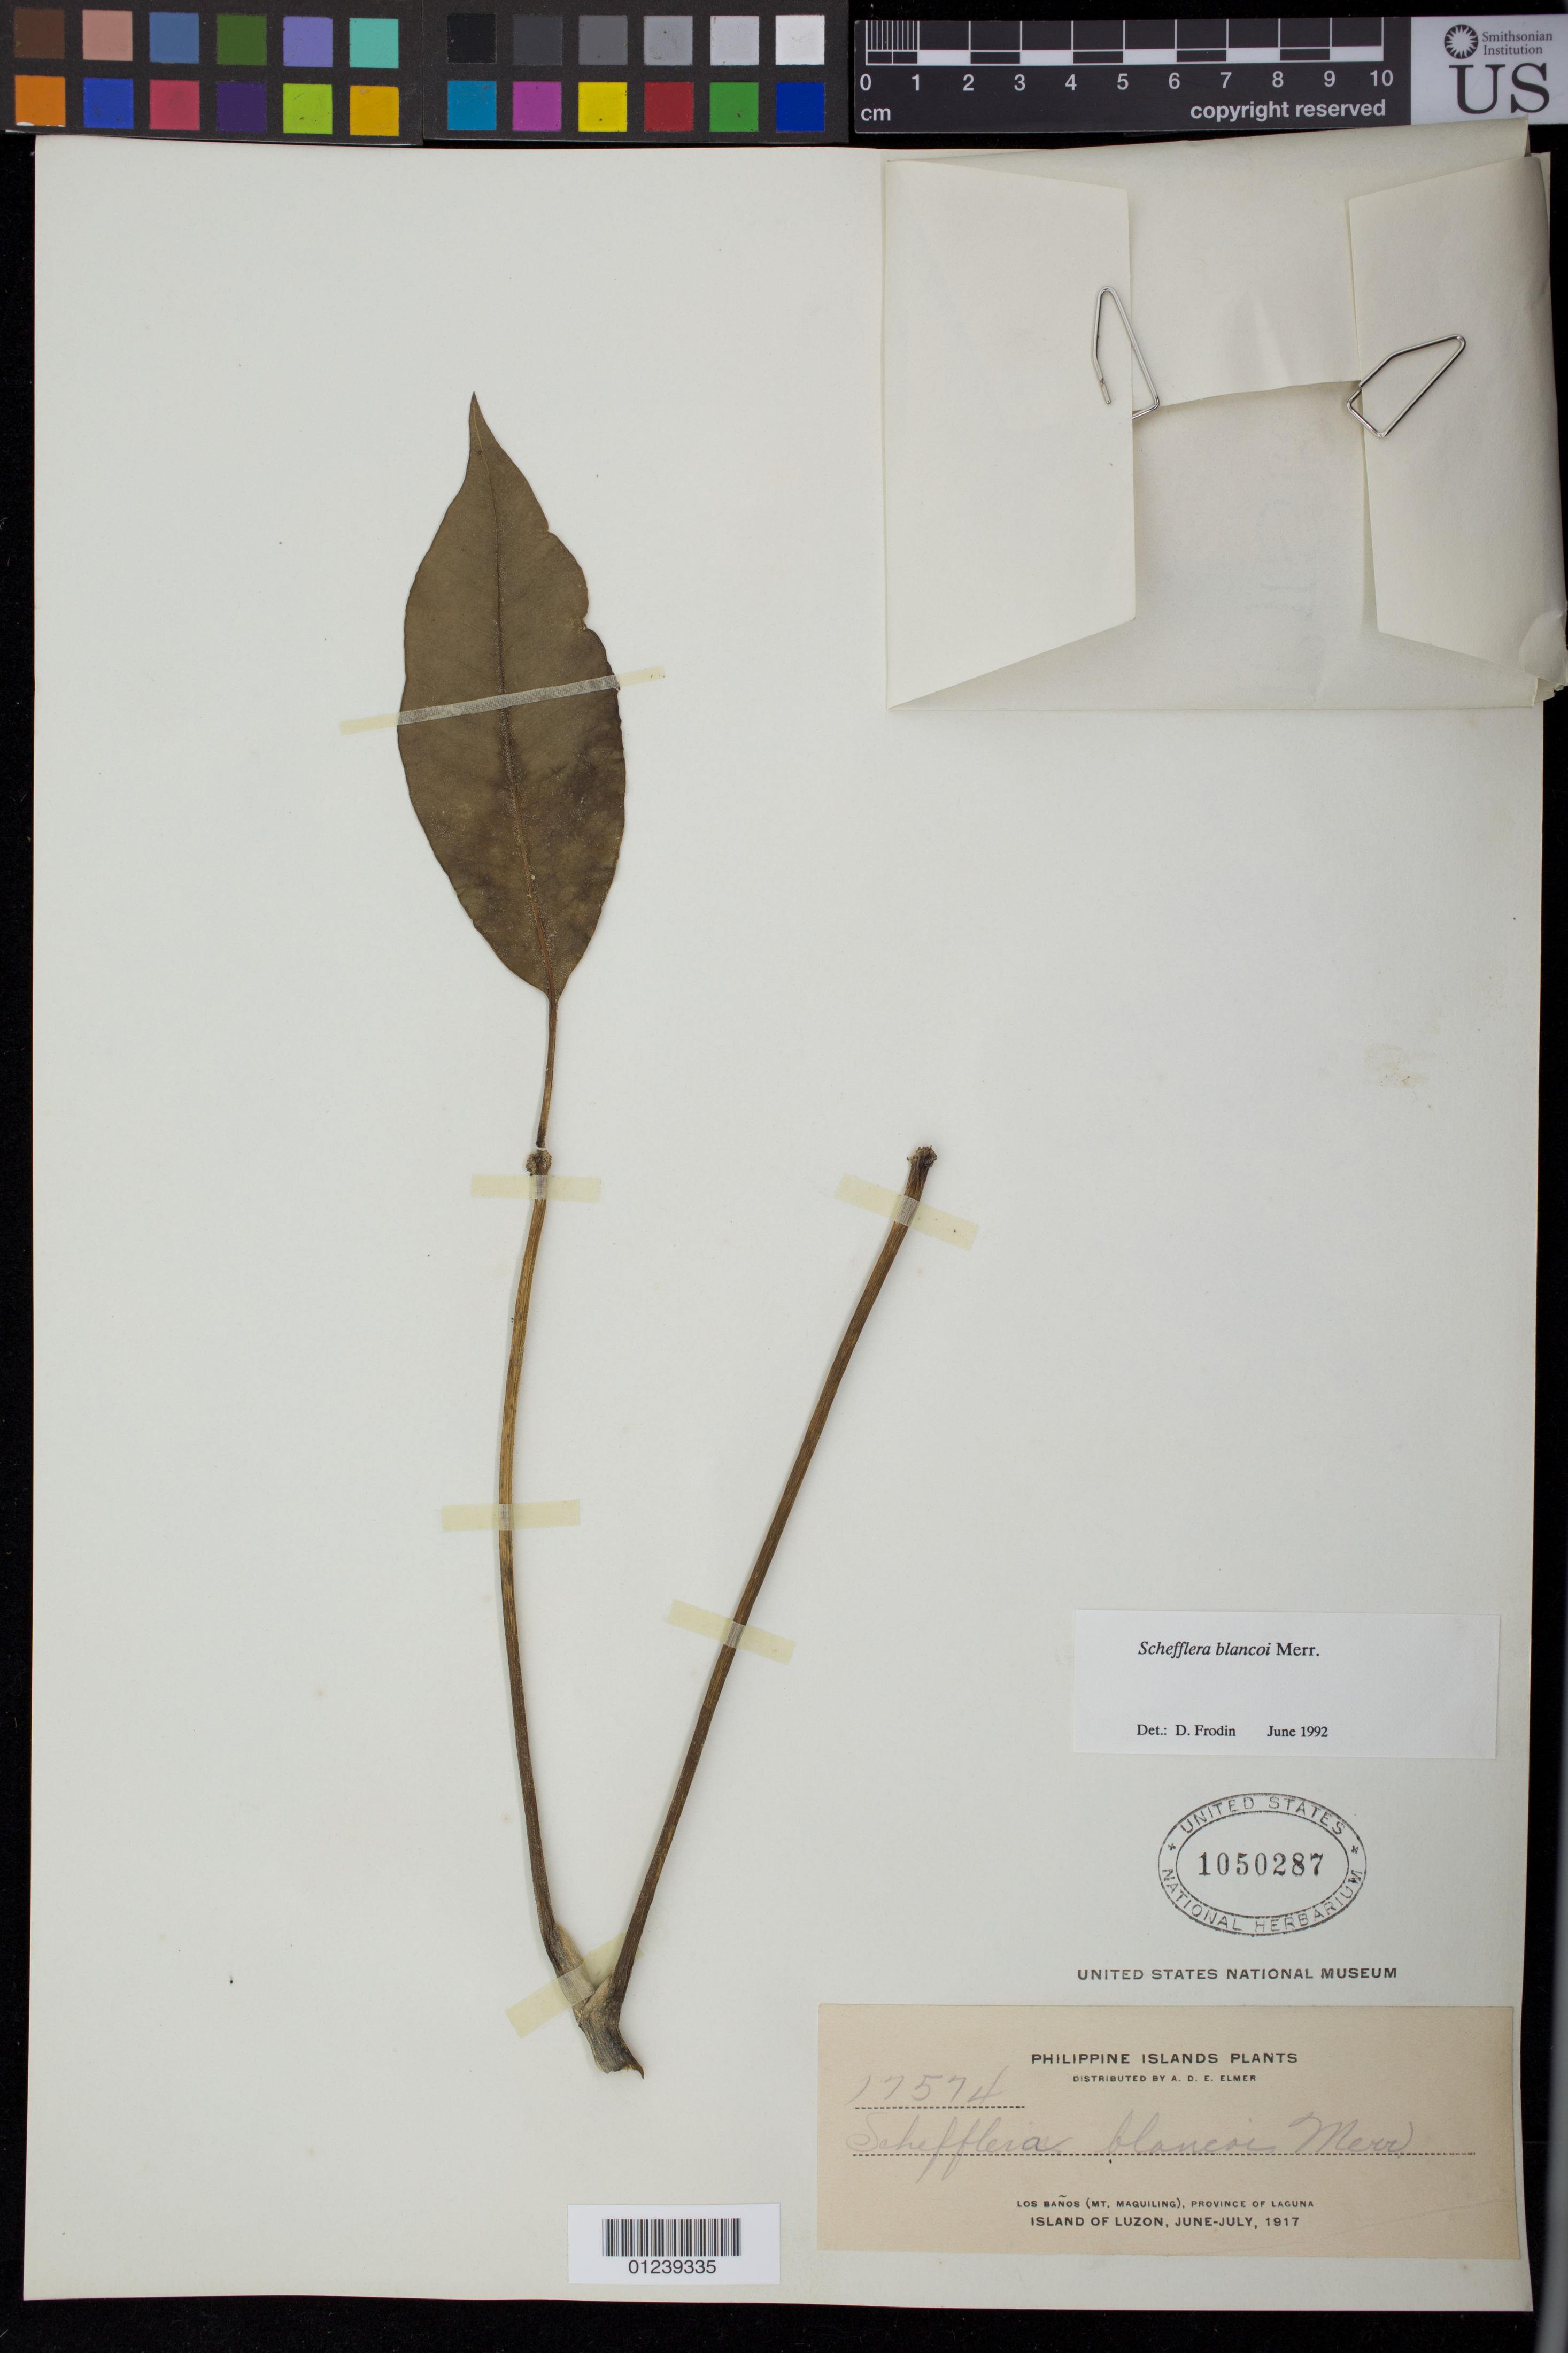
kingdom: Plantae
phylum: Tracheophyta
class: Magnoliopsida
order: Apiales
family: Araliaceae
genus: Schefflera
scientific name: Schefflera blancoi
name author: Merr.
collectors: A. D. E. Elmer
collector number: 17574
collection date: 1917-06/1917-07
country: Philippines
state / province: Calabarzon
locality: Los Banos (Mt. Maquiling), Province of Laguna, Island of Luzon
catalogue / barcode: US 1050287